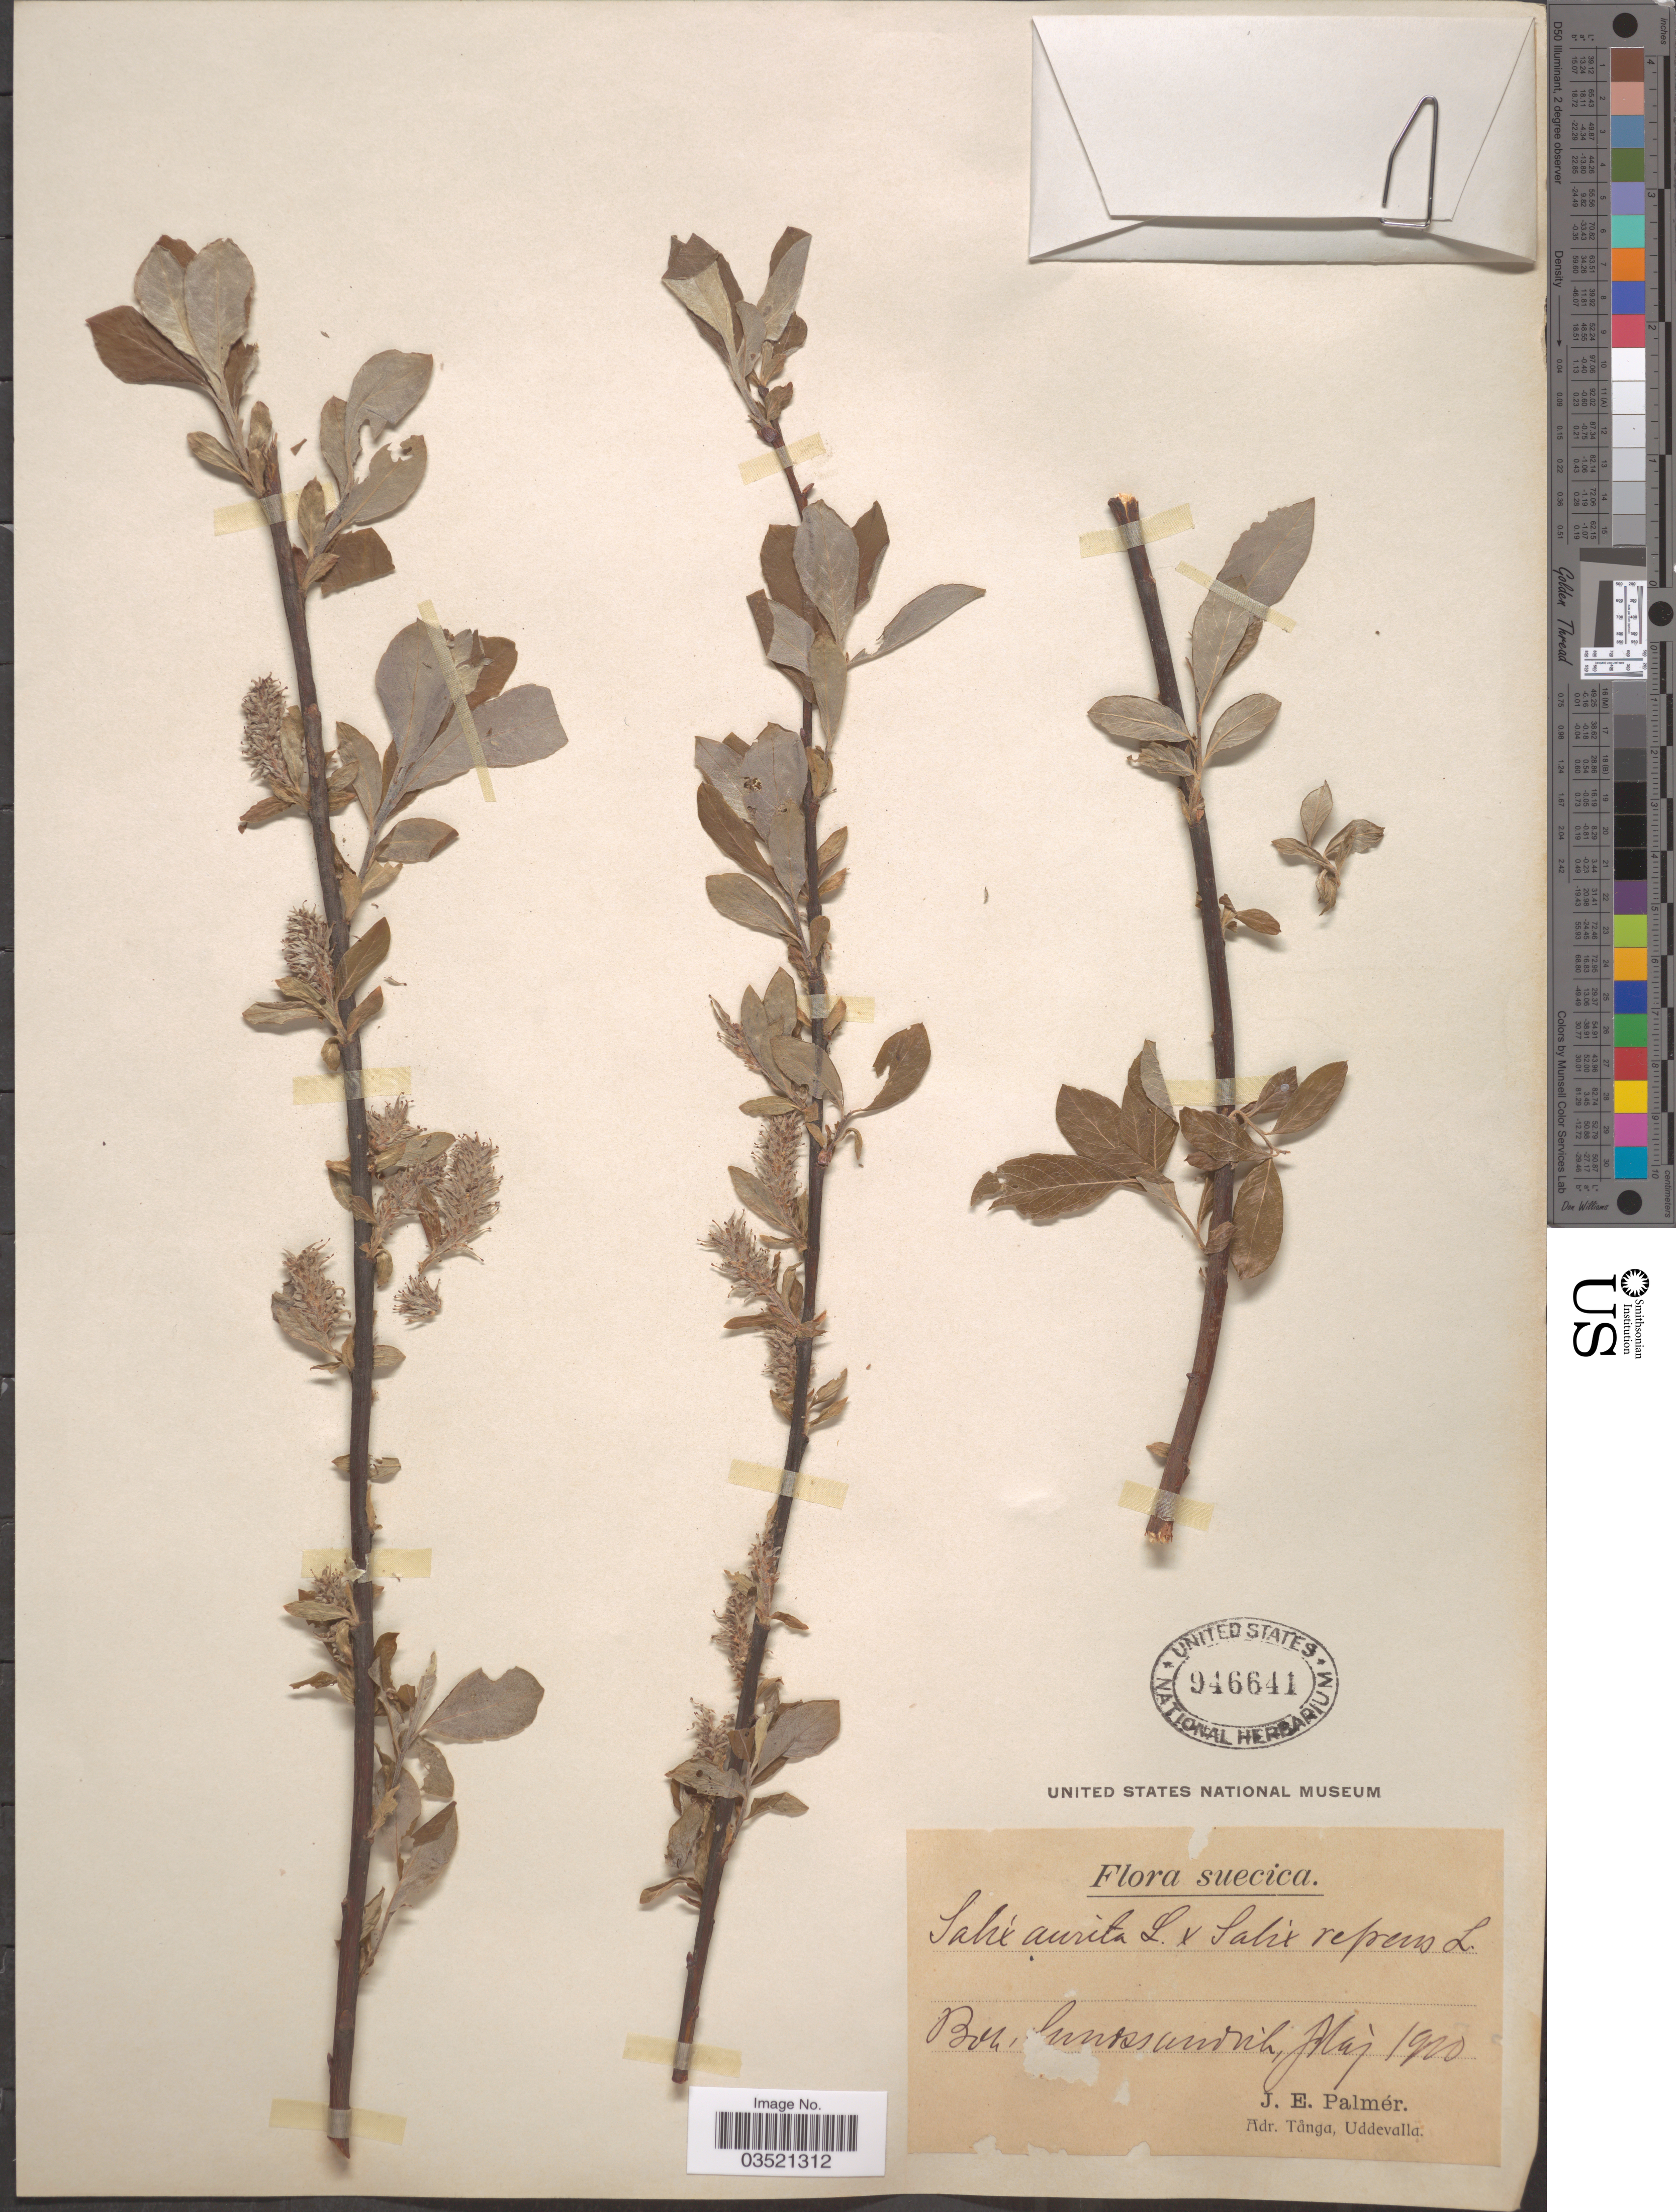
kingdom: Plantae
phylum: Tracheophyta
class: Magnoliopsida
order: Malpighiales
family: Salicaceae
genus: Salix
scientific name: Salix aurita x S. repens L.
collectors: J. E. Palmér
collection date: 1910-05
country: Sweden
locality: Suecica. Boh. Sundsandvik.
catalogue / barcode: US 946641